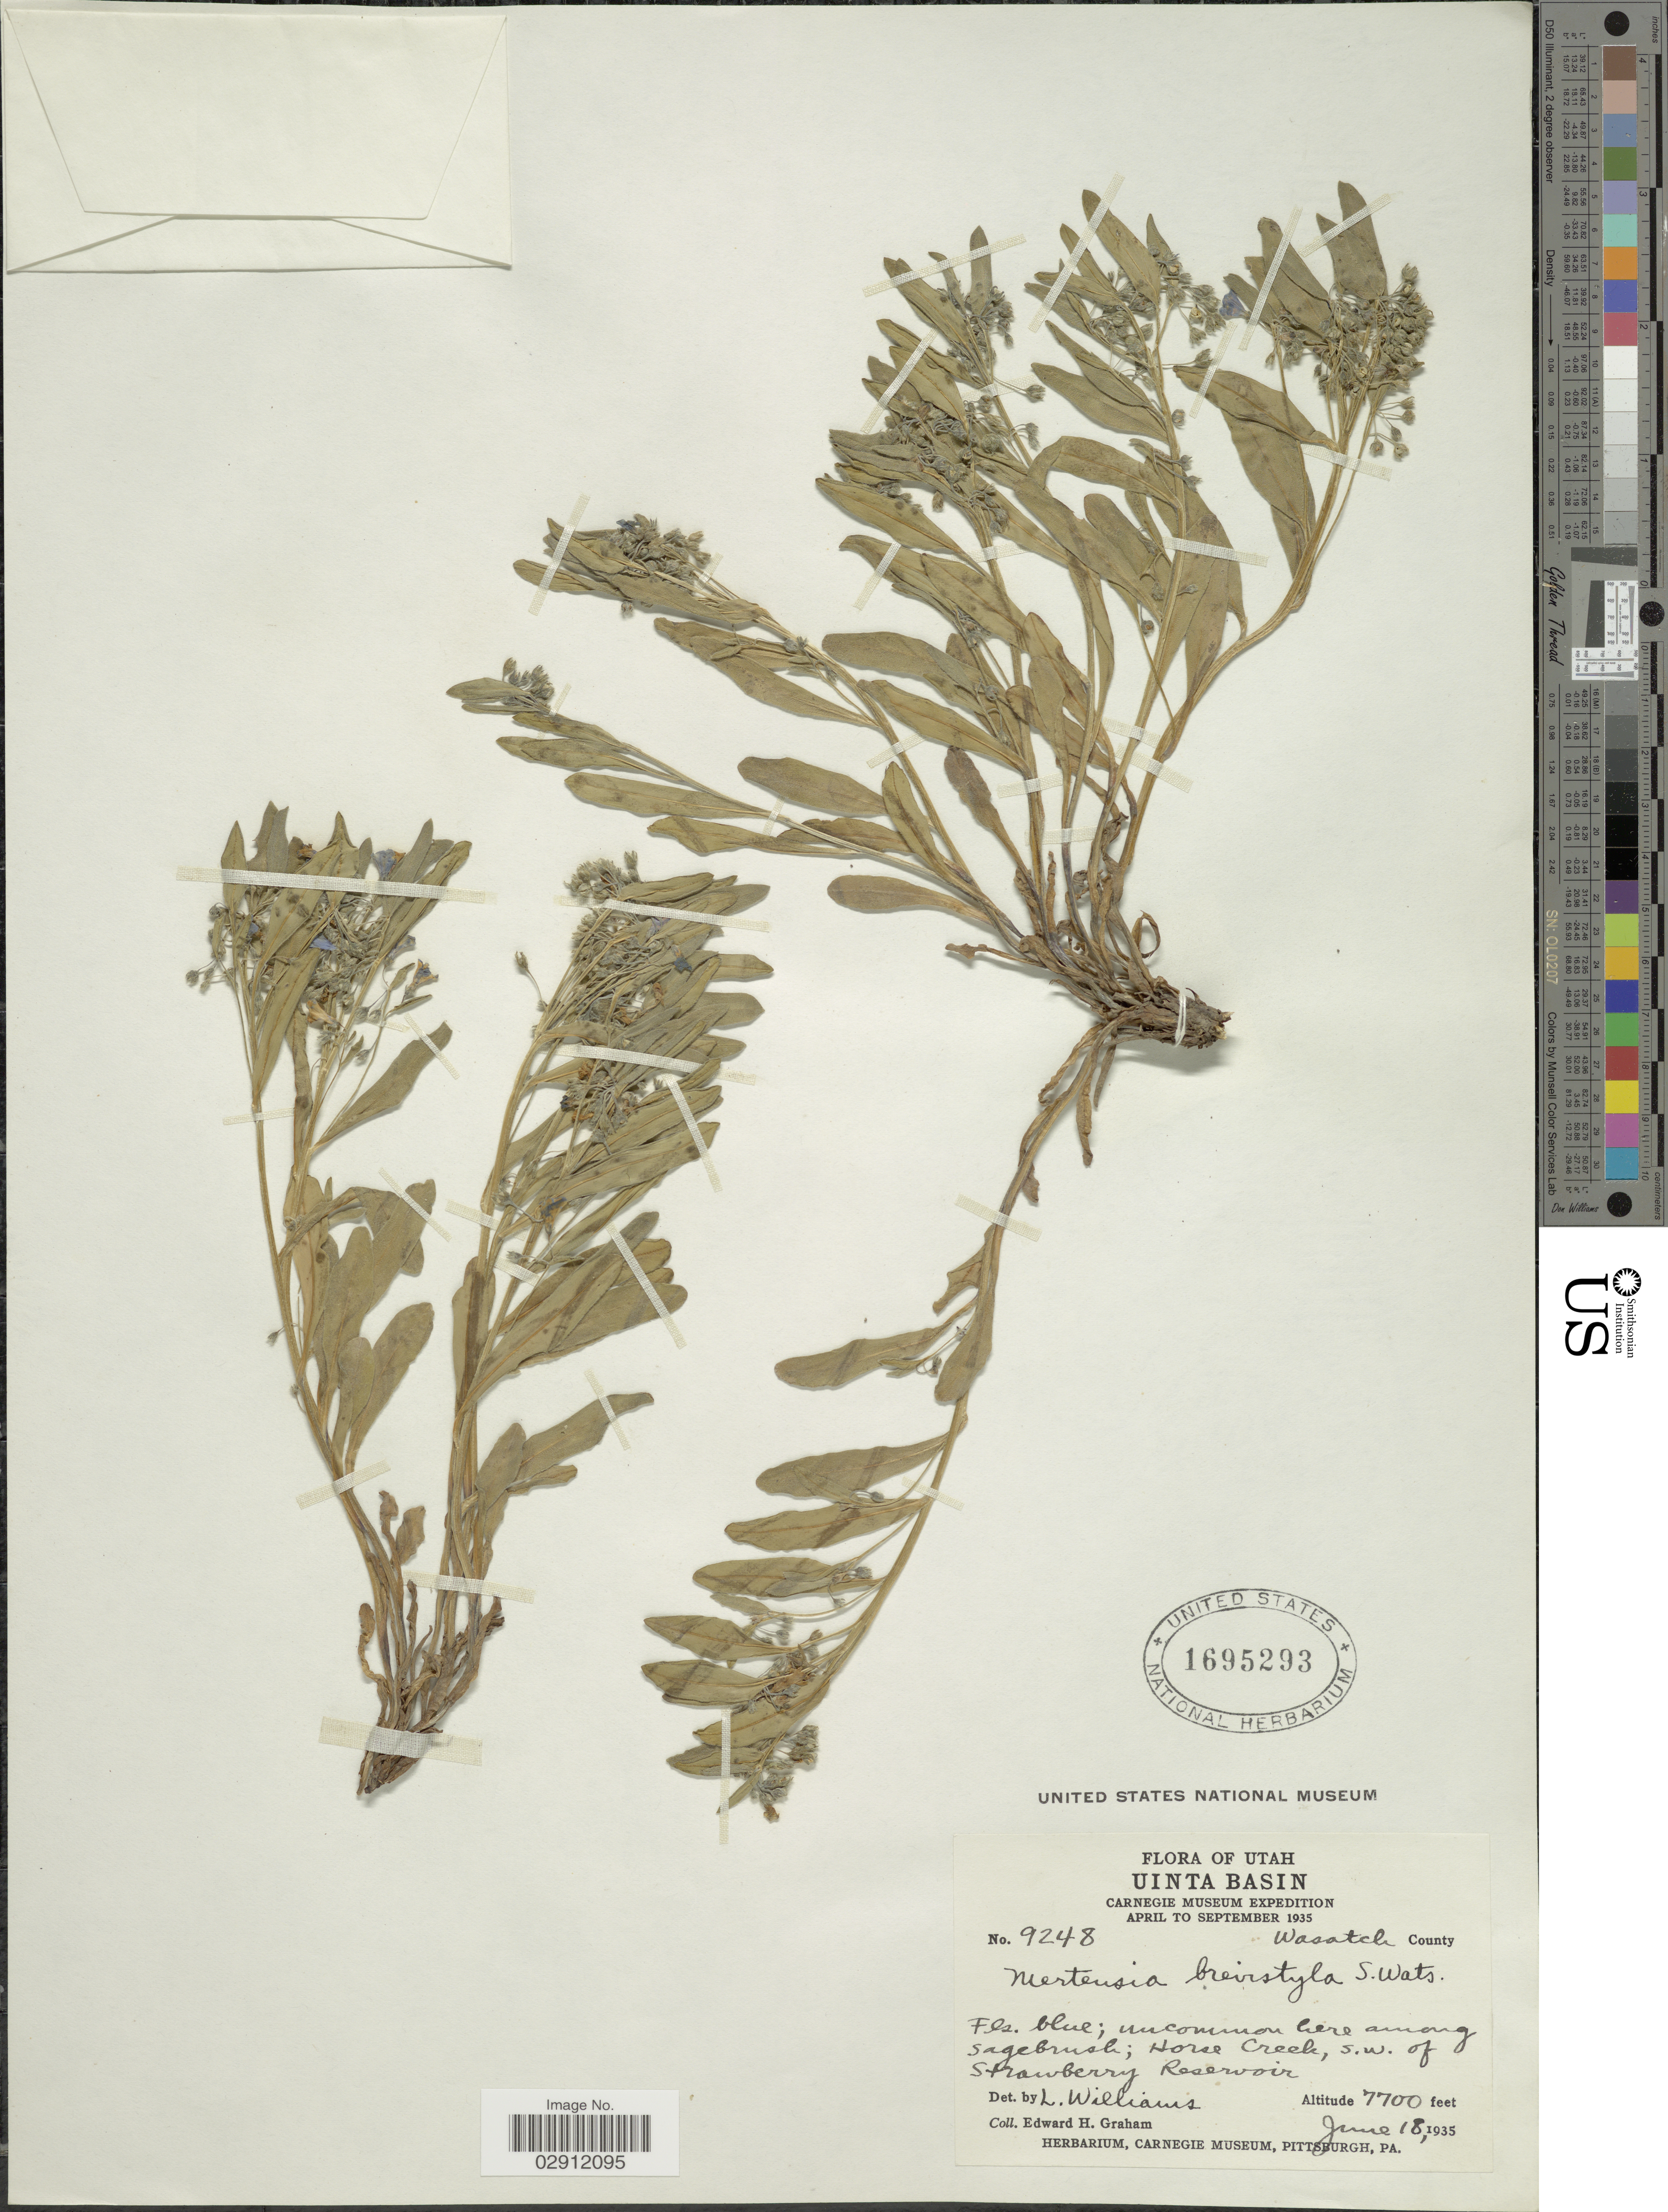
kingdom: Plantae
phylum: Tracheophyta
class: Magnoliopsida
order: Boraginales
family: Boraginaceae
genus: Mertensia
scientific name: Mertensia brevistyla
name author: S. Watson in C. King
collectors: E. H. Graham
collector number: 9248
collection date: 1935-06-18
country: United States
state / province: Utah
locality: Uinta Basin. Wasatch County. Horse Creek, s.w. of Strawberry Reservoir.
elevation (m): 2347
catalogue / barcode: US 1695293